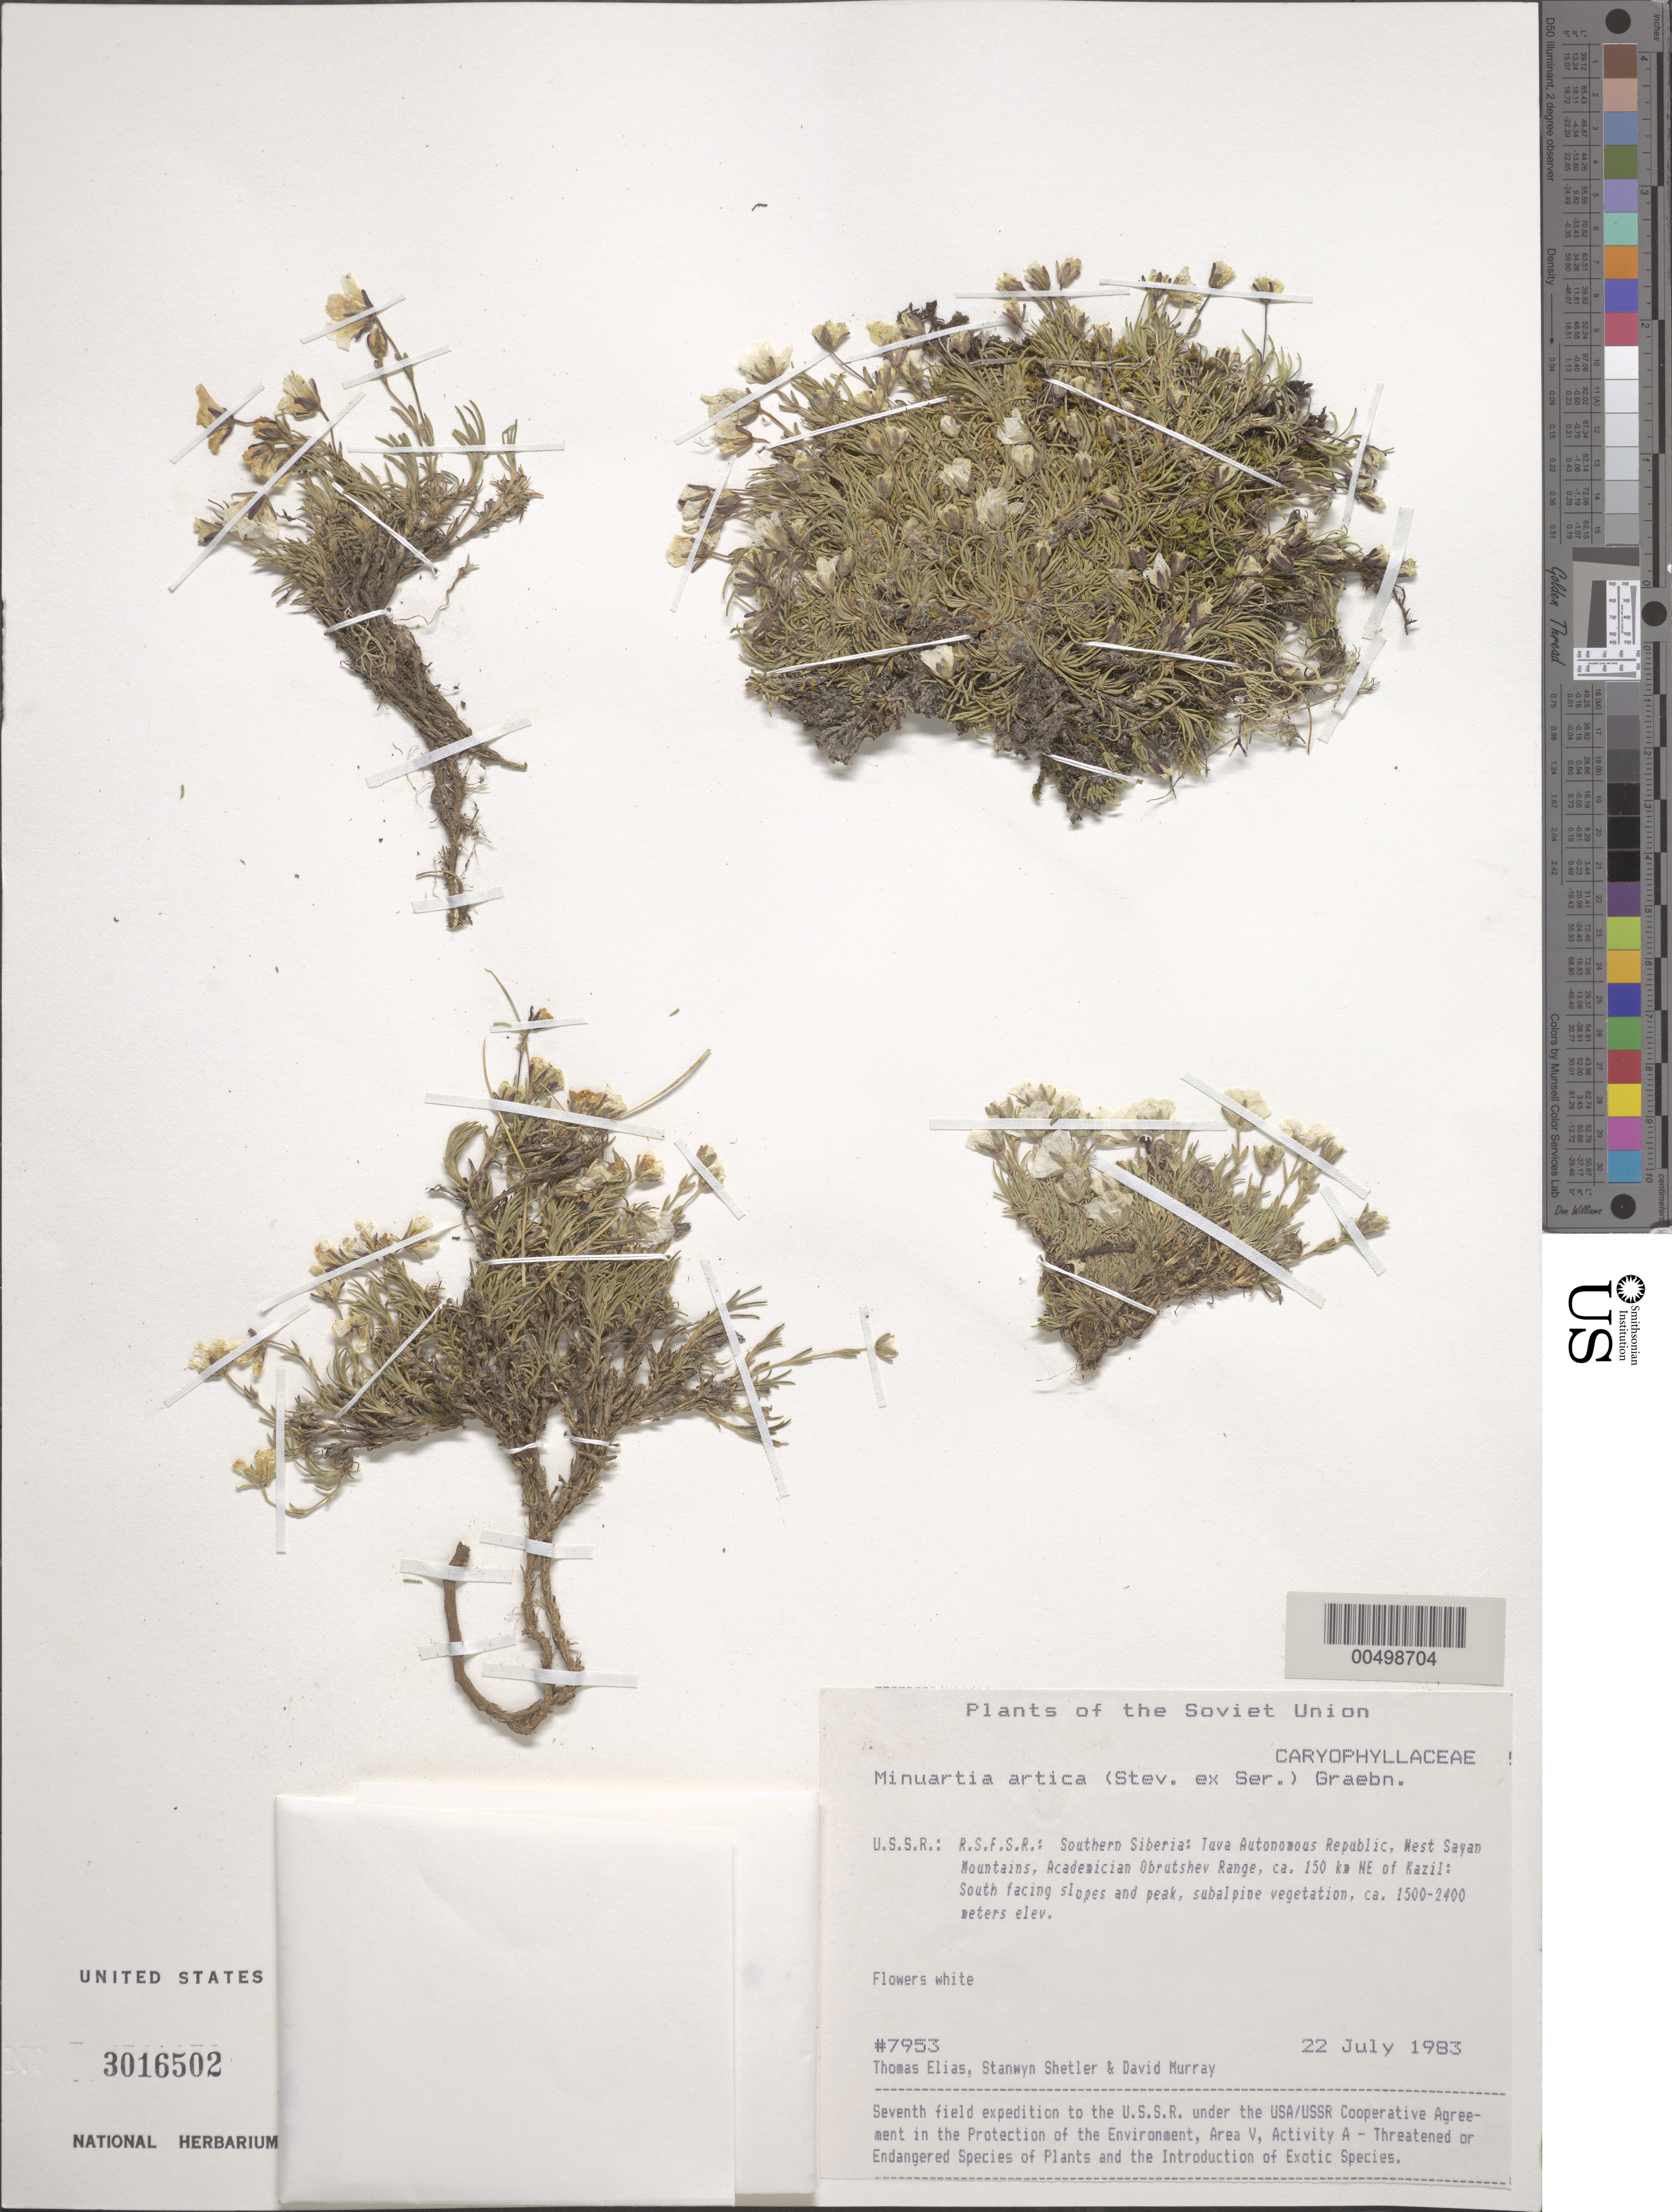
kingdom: Plantae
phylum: Tracheophyta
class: Magnoliopsida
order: Caryophyllales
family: Caryophyllaceae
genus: Cherleria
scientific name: Cherleria arctica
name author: (Steven ex Ser.) A.J. Moore & Dillenb.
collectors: T. Elias, S. Shetler & D. F. Murray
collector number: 7953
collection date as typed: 22 Jul 1983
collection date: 1983-07-22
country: Russian Federation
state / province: Tuva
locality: West Sayan Mountains, Academician Obrutshev Range, ca. 150 km NE of Kazil [Kyzyl]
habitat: south-facing slopes and peak, subalpine vegetation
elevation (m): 1500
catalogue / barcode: US 3016502